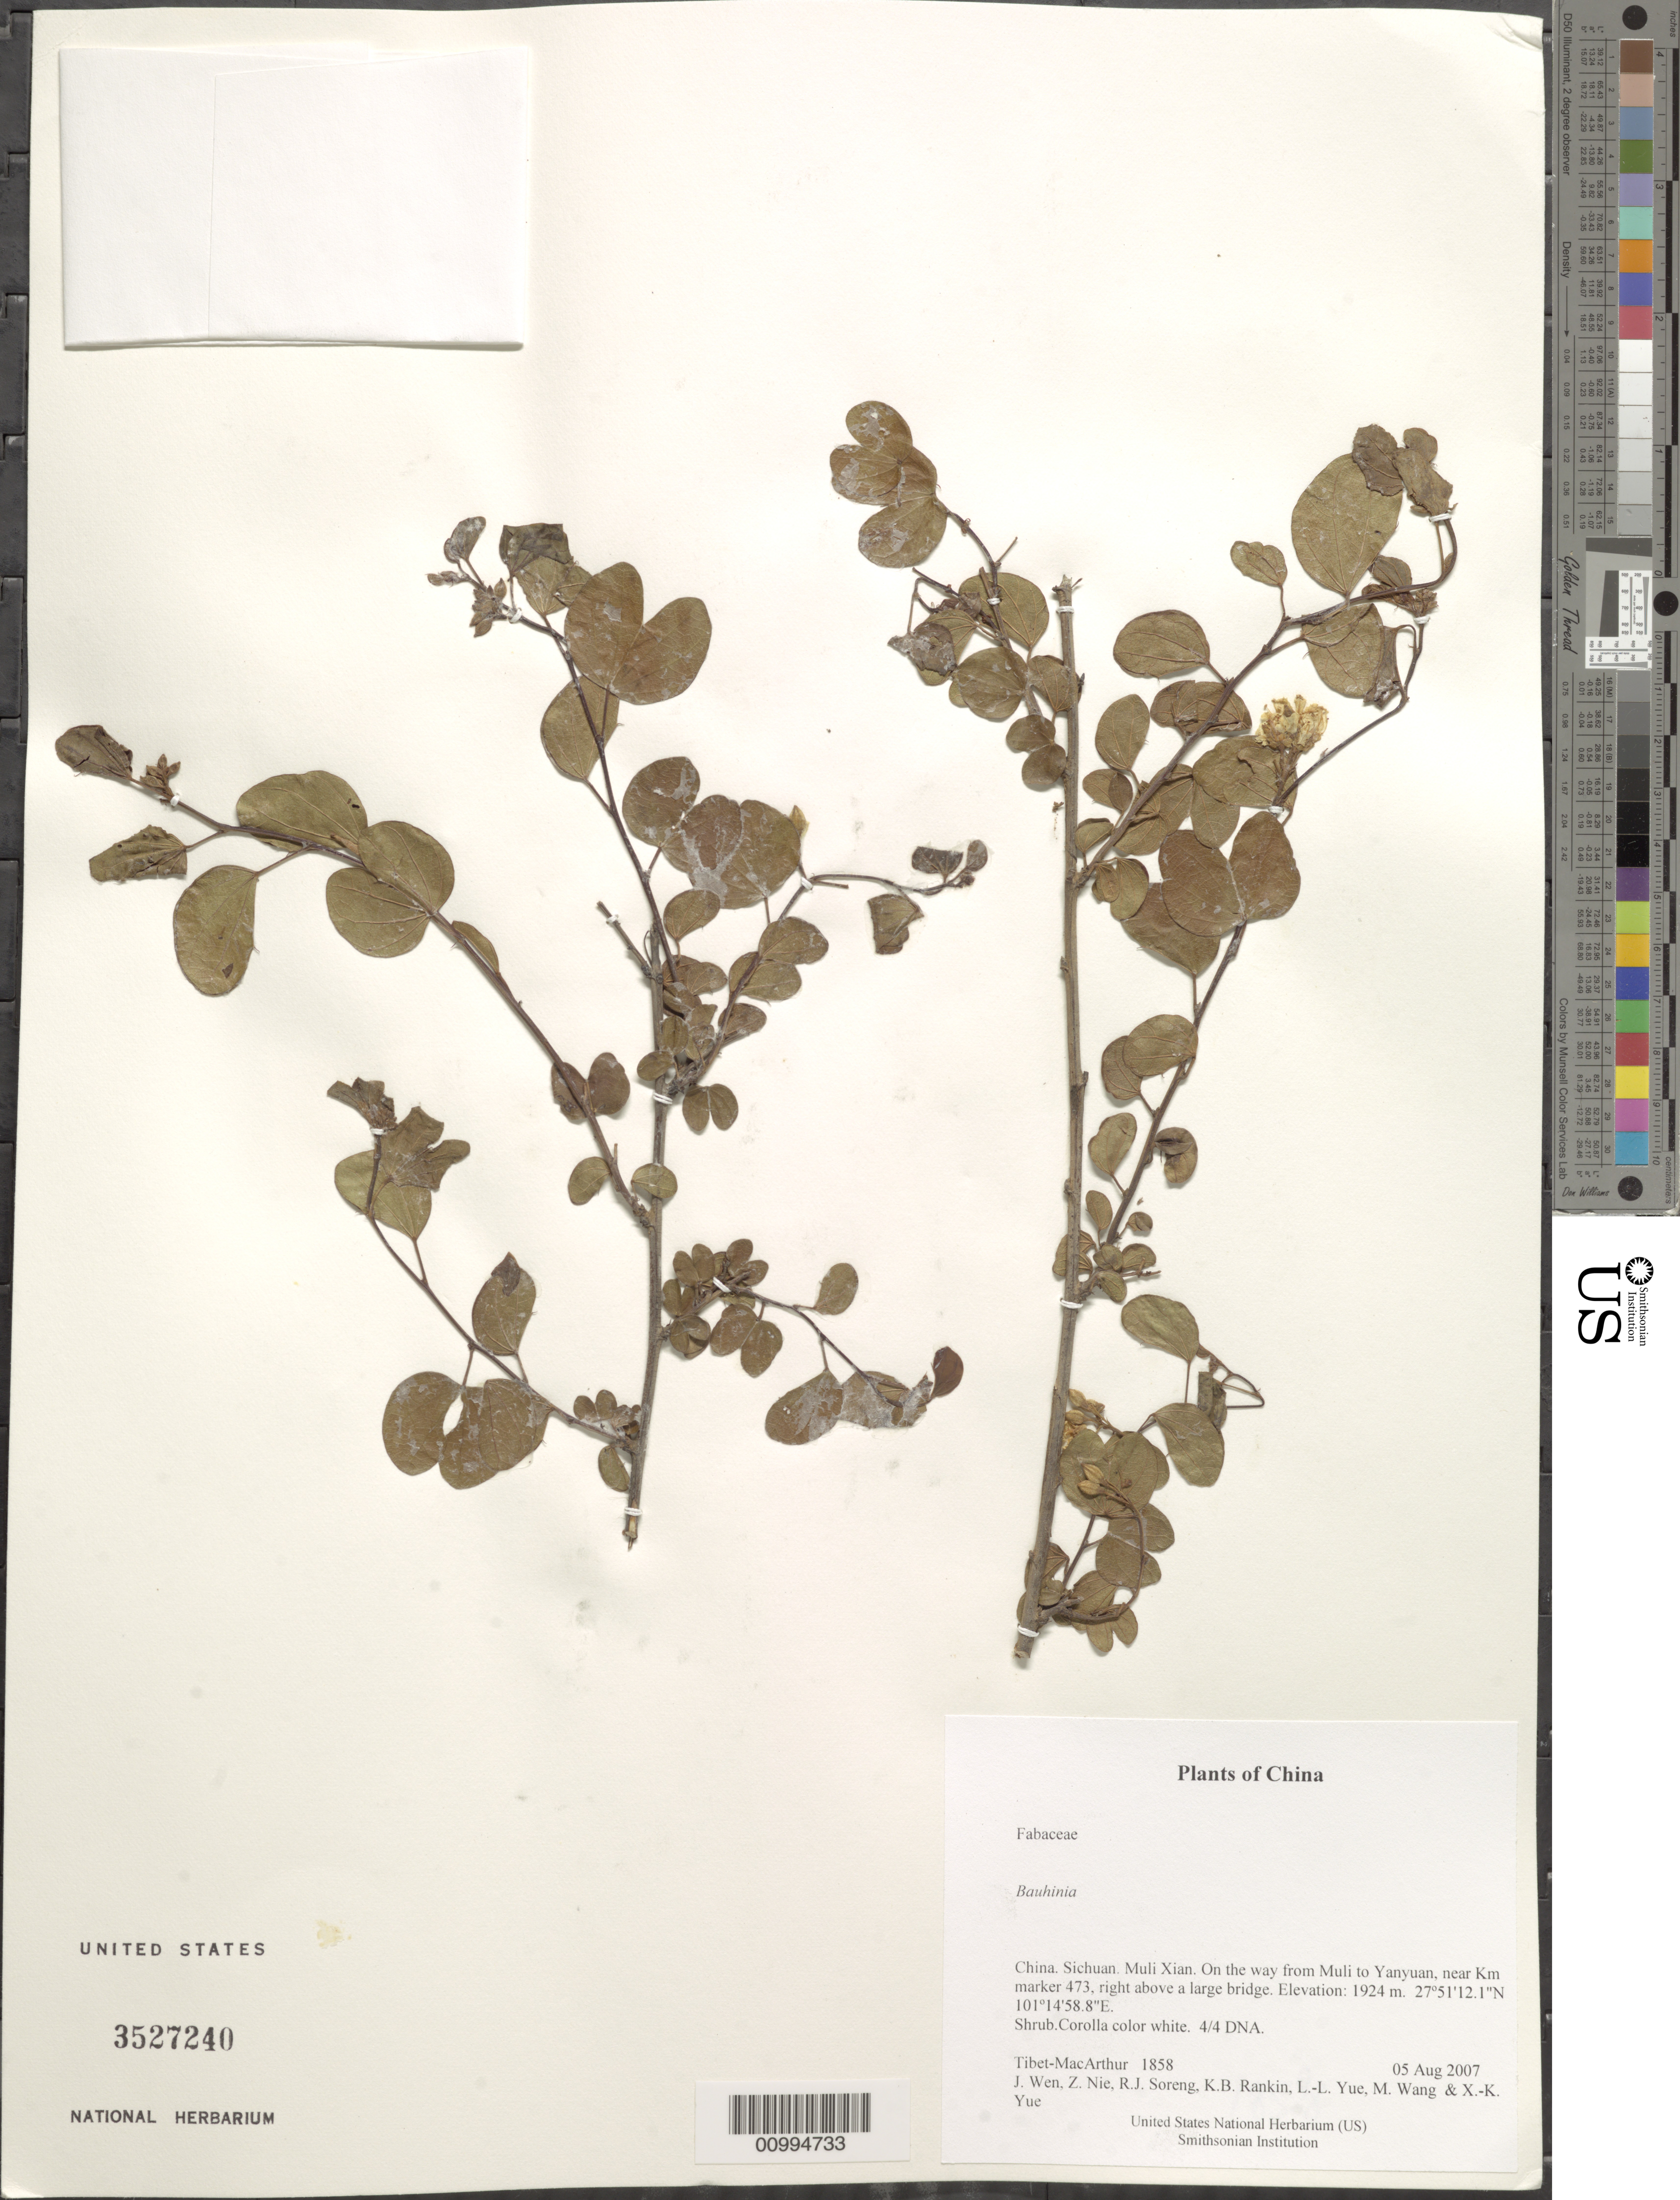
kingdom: Plantae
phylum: Tracheophyta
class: Magnoliopsida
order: Fabales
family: Fabaceae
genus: Phanera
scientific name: Phanera sp.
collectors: Tibet-MacArthur, J. Wen, Z. Nie, R. J. Soreng, K. Rankin, L. Yue, M. Wang & X. Yue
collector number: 1858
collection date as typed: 05 Aug 2007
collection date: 2007-08-05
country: China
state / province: Sichuan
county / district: Muli Xian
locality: On the way from Muli to Yanyuan, near Km marker 473, right above a large bridge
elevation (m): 1924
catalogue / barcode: US 3527240